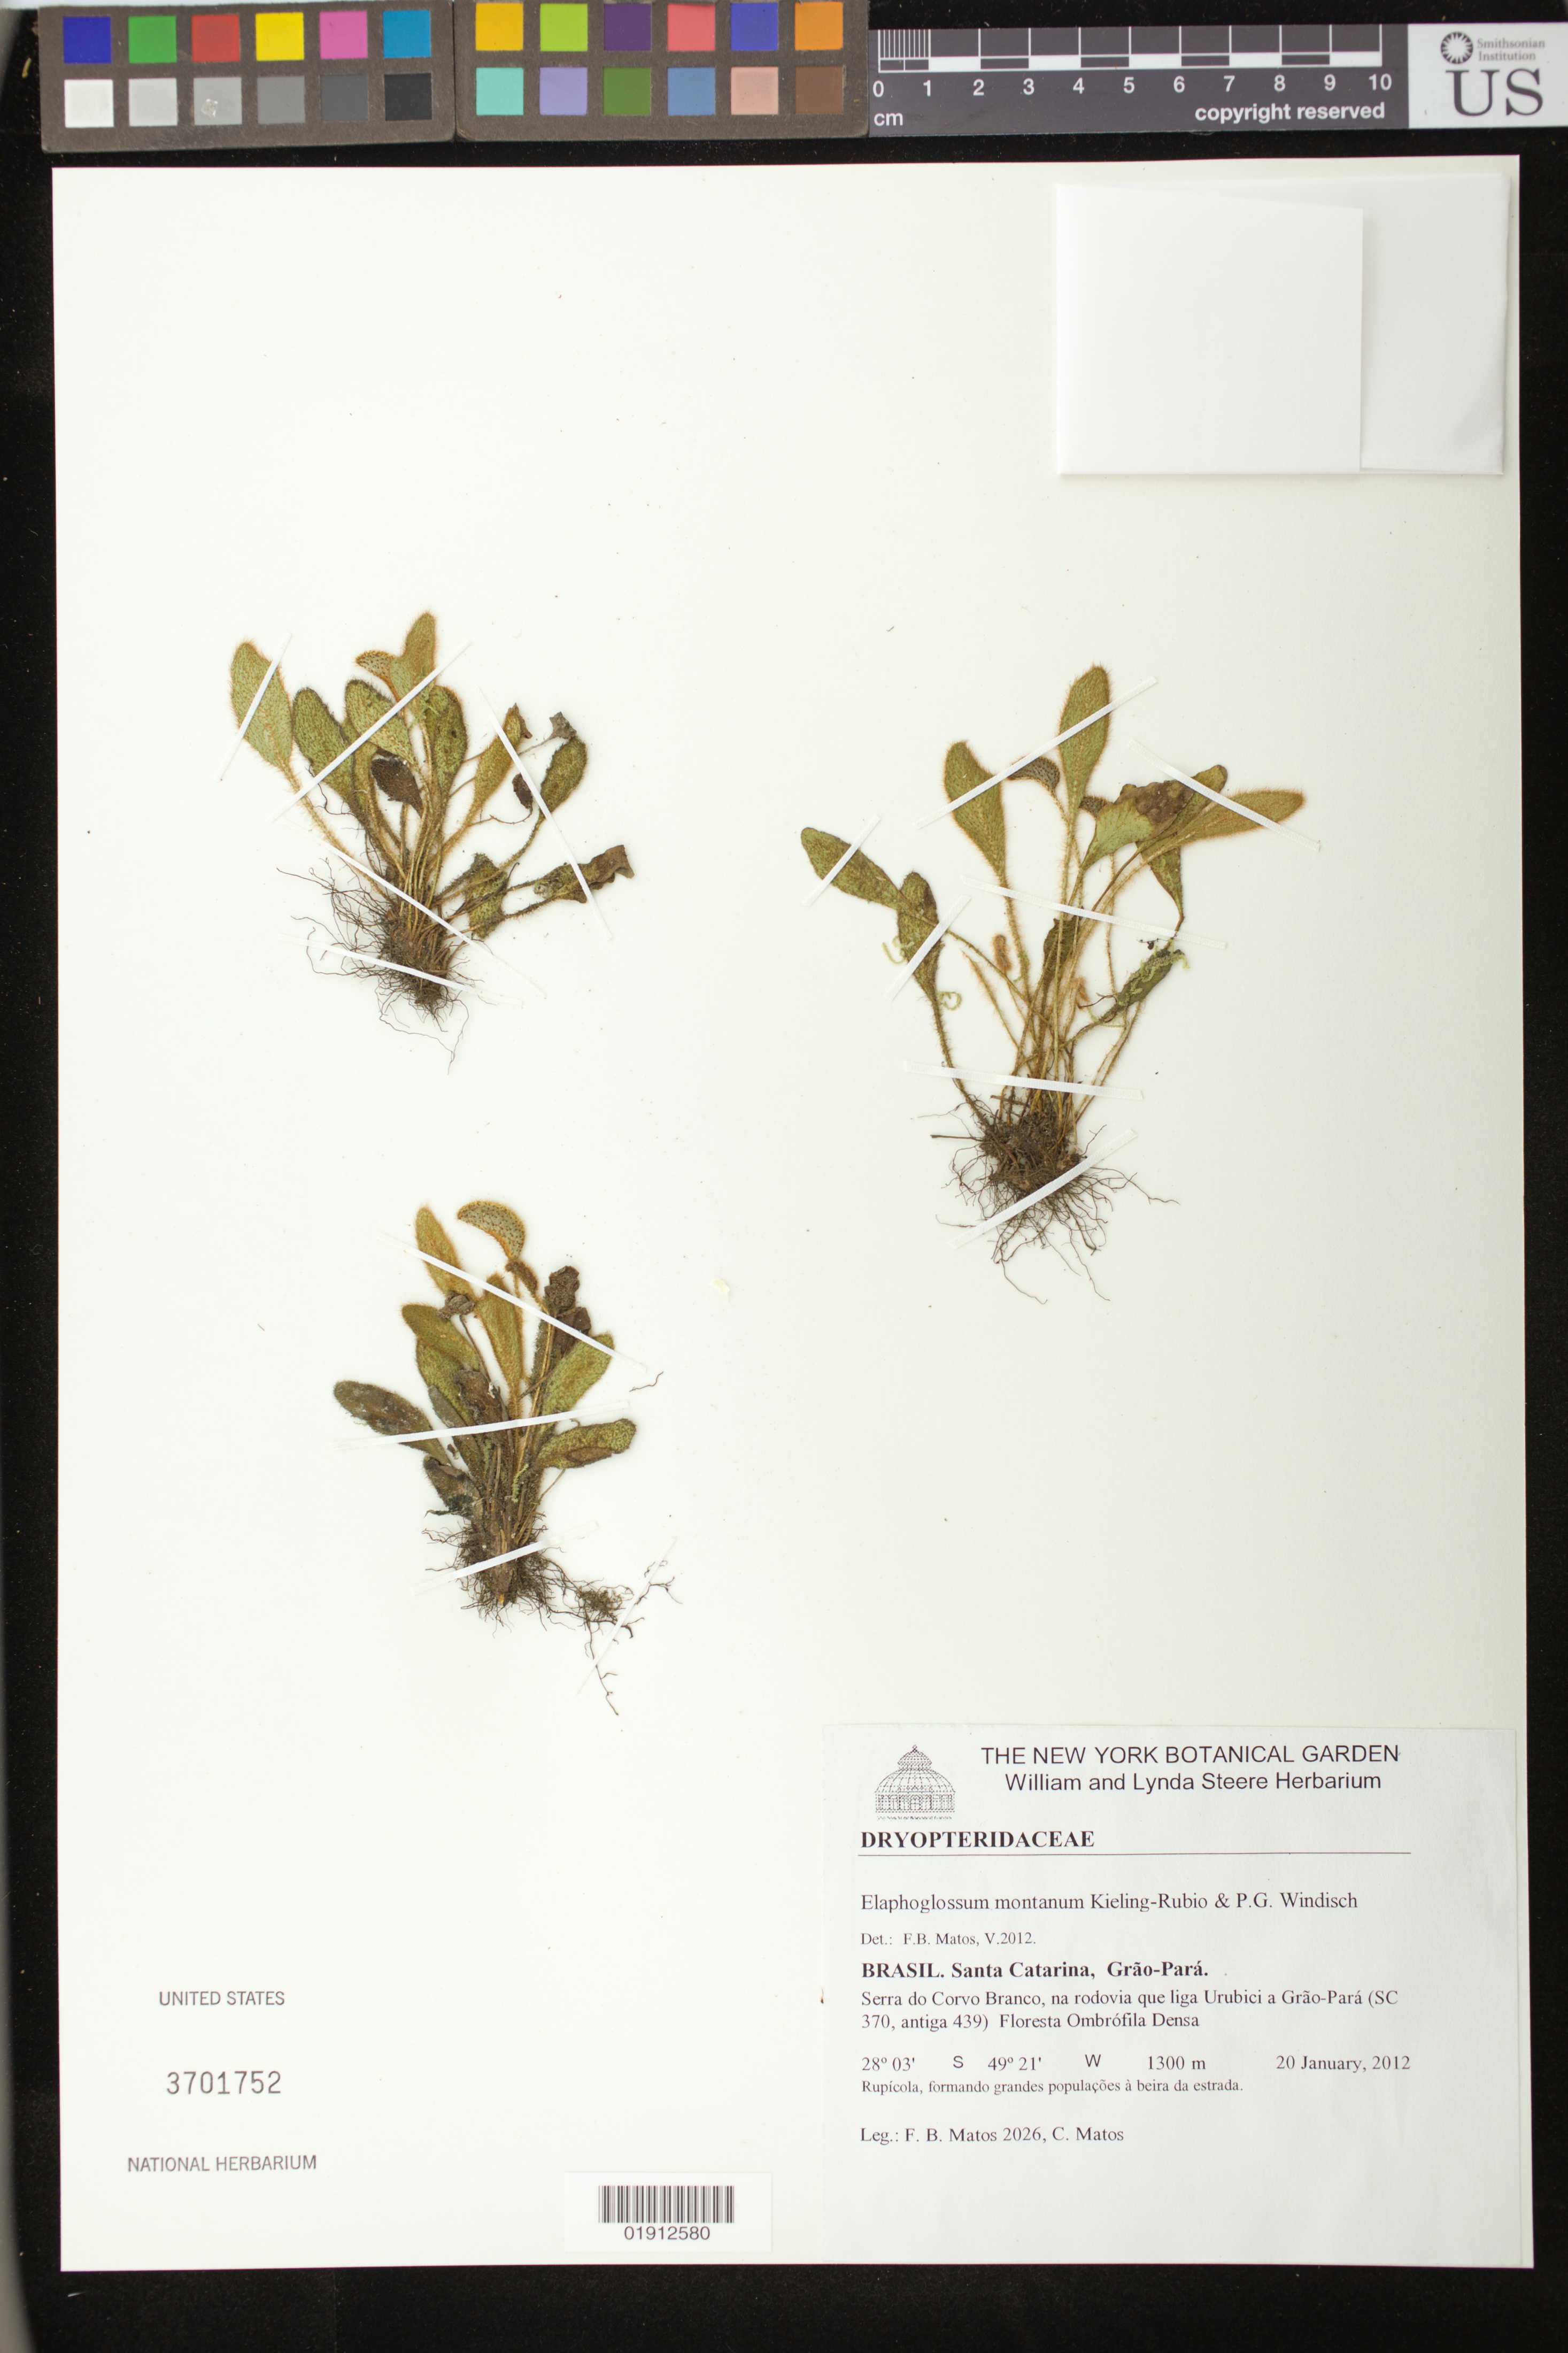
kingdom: Plantae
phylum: Tracheophyta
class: Polypodiopsida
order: Polypodiales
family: Dryopteridaceae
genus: Elaphoglossum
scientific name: Elaphoglossum montanum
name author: Kieling-Rubio & P.G. Windisch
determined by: Matos, F. B.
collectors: F. Matos & C. Matos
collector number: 2026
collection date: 2012-01-20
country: Brazil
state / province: Santa Catarina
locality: Grão-Pará, Serra do Corvo Branco, na rodovia que liga Urubici a Grão-Pará (SC 370, antiga 439)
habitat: Floresta Ombrofila Densa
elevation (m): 1300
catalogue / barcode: US 3701752